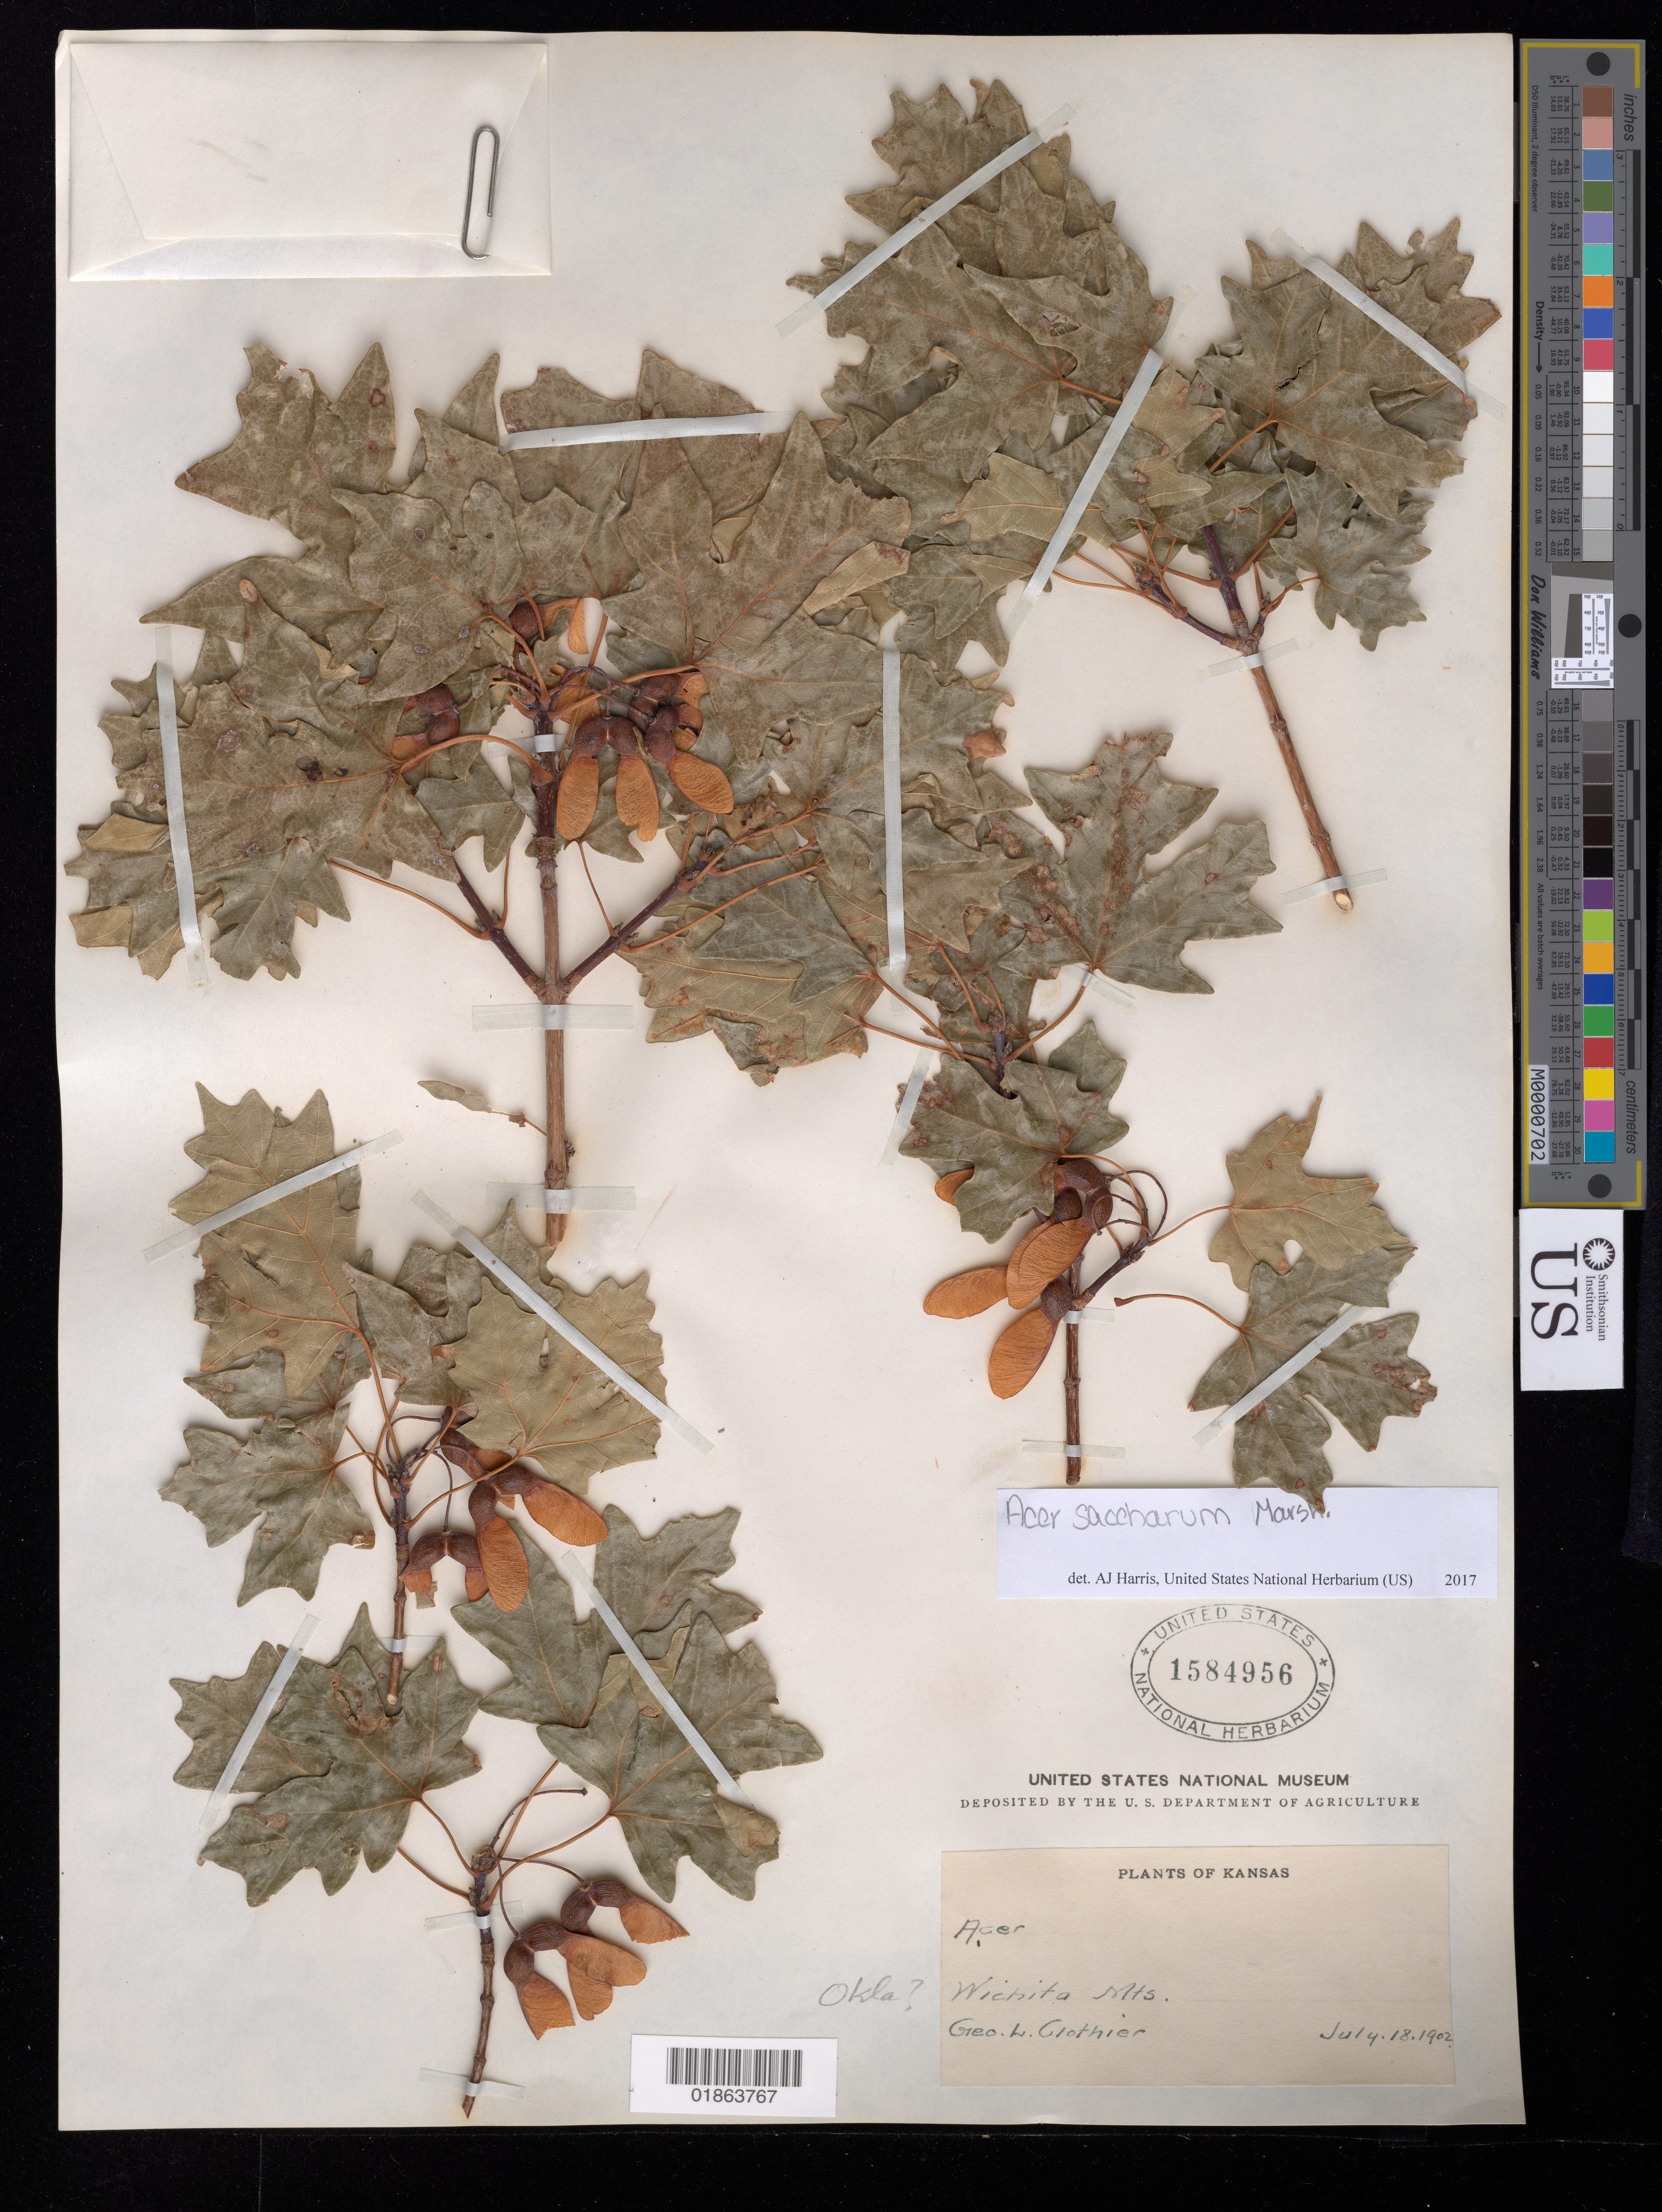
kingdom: Plantae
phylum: Tracheophyta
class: Magnoliopsida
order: Sapindales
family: Sapindaceae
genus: Acer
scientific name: Acer saccharum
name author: Marshall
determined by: Harris, A. J., (UNITED STATES)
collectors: G. Clothier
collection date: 1902-07-18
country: United States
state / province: Oklahoma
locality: Wichita Mts.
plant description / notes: Label says "Plants of Kansas" but the Wichita Mts. are in Oklahoma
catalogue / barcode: US 1584956